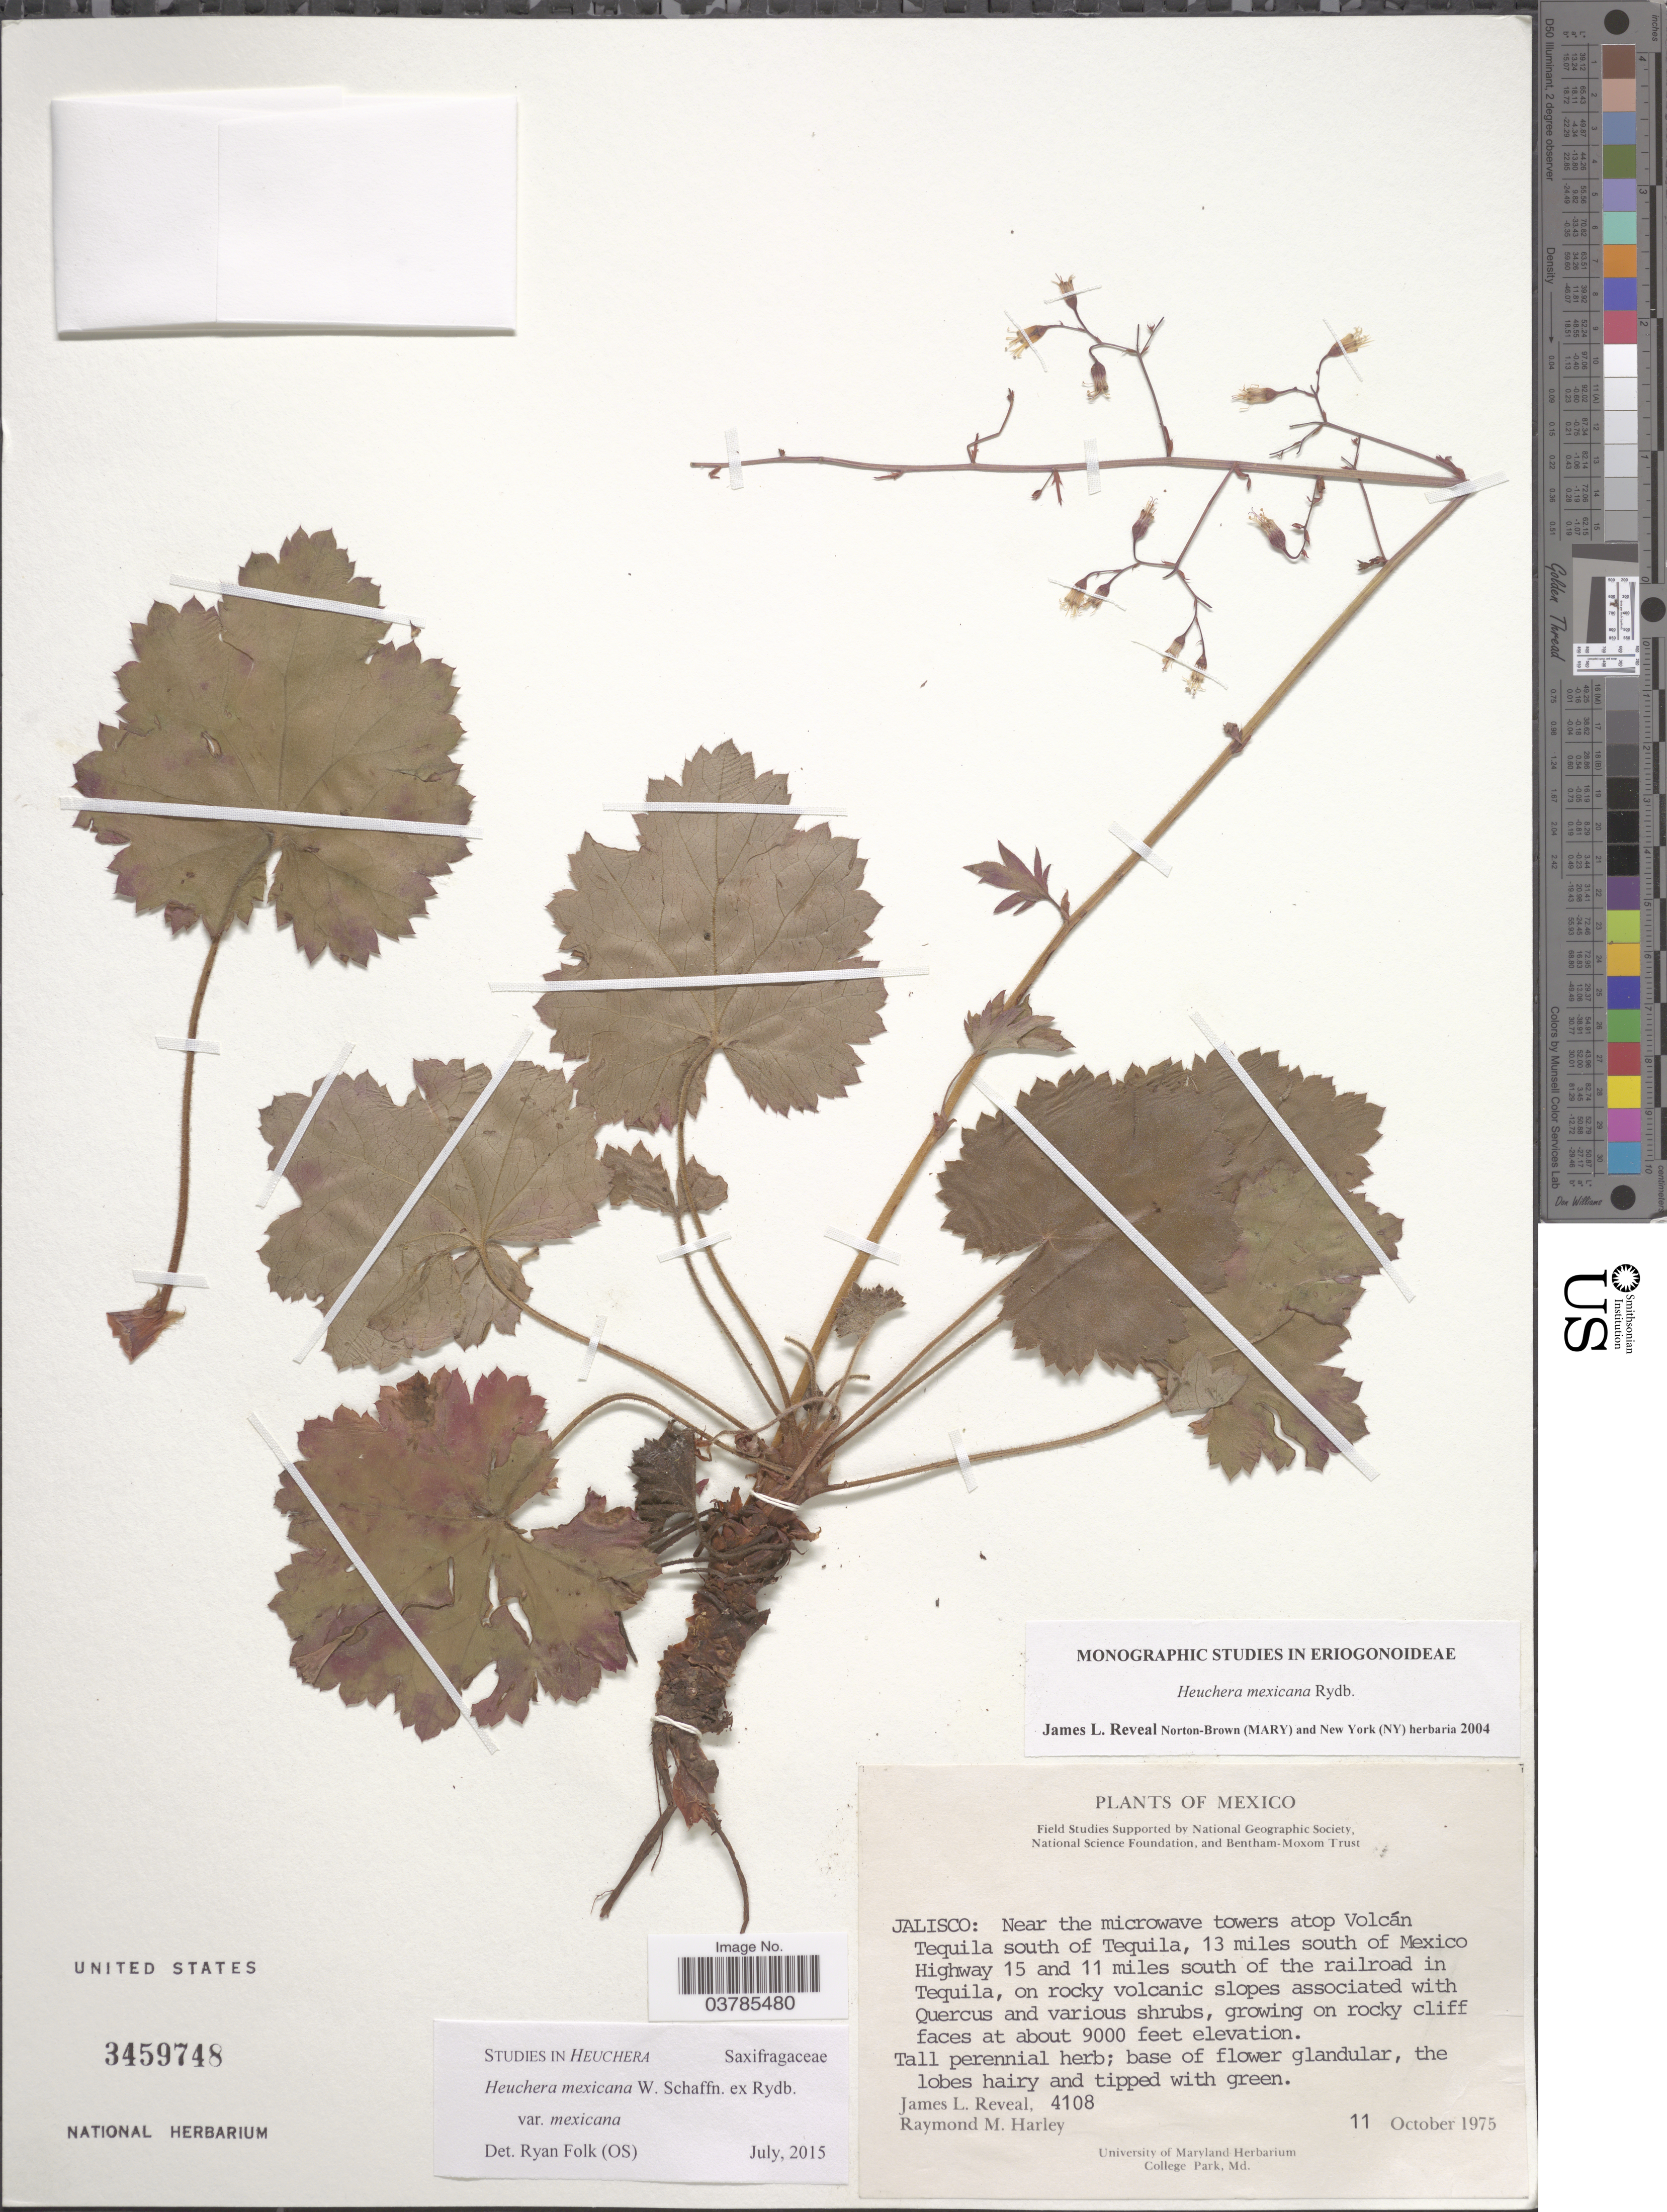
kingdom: Plantae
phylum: Tracheophyta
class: Magnoliopsida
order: Saxifragales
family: Saxifragaceae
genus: Heuchera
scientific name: Heuchera mexicana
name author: W. Schaffn. ex Rydb.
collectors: J. L. Reveal & R. M. Harley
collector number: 4108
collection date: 1975-10-11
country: Mexico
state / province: Jalisco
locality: Near the microwave towers atop Volcán Tequila south of Tequila, 13 miles south of Mexico Highway 15 and 11 miles south of the railroad in Tequila.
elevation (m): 2743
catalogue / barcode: US 3459748